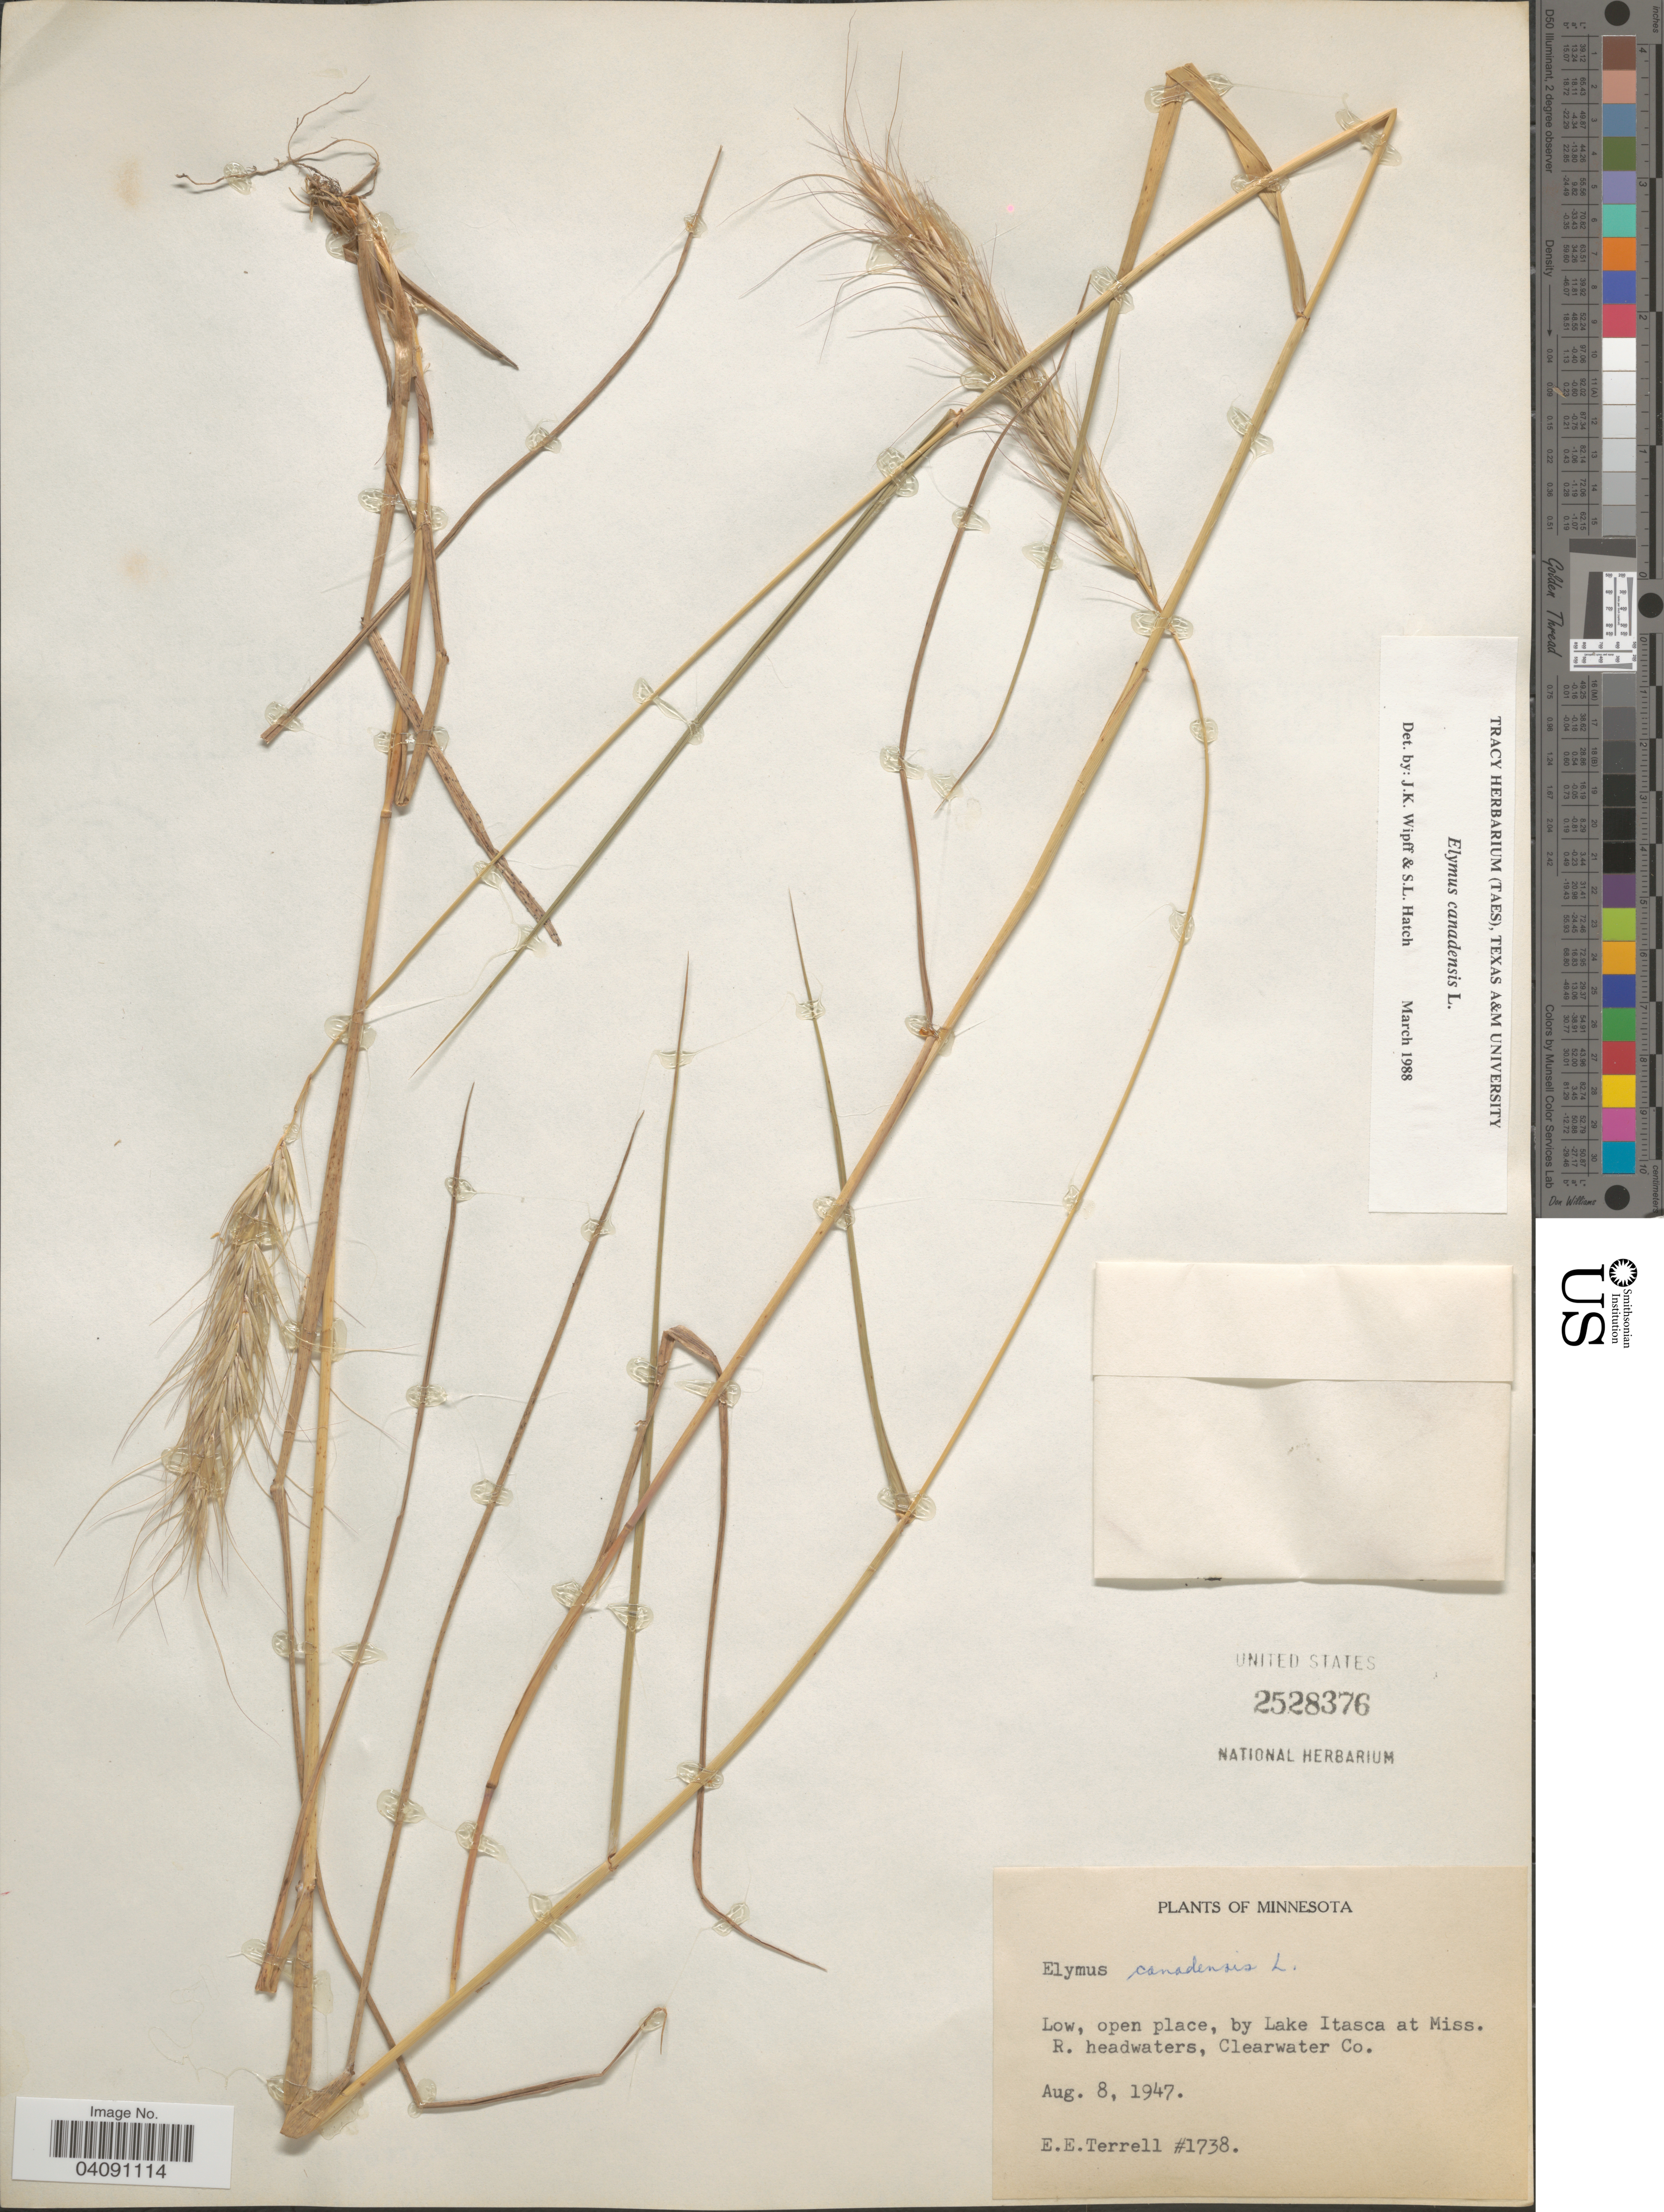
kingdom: Plantae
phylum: Tracheophyta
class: Liliopsida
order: Poales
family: Poaceae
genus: Elymus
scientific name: Elymus canadensis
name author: L.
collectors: E. E. Terrell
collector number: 1738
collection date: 1947-08-08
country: United States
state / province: Minnesota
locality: Low, open place, by Lake Itasca at Miss. R. headwaters, Clearwater Co.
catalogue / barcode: US 2528376